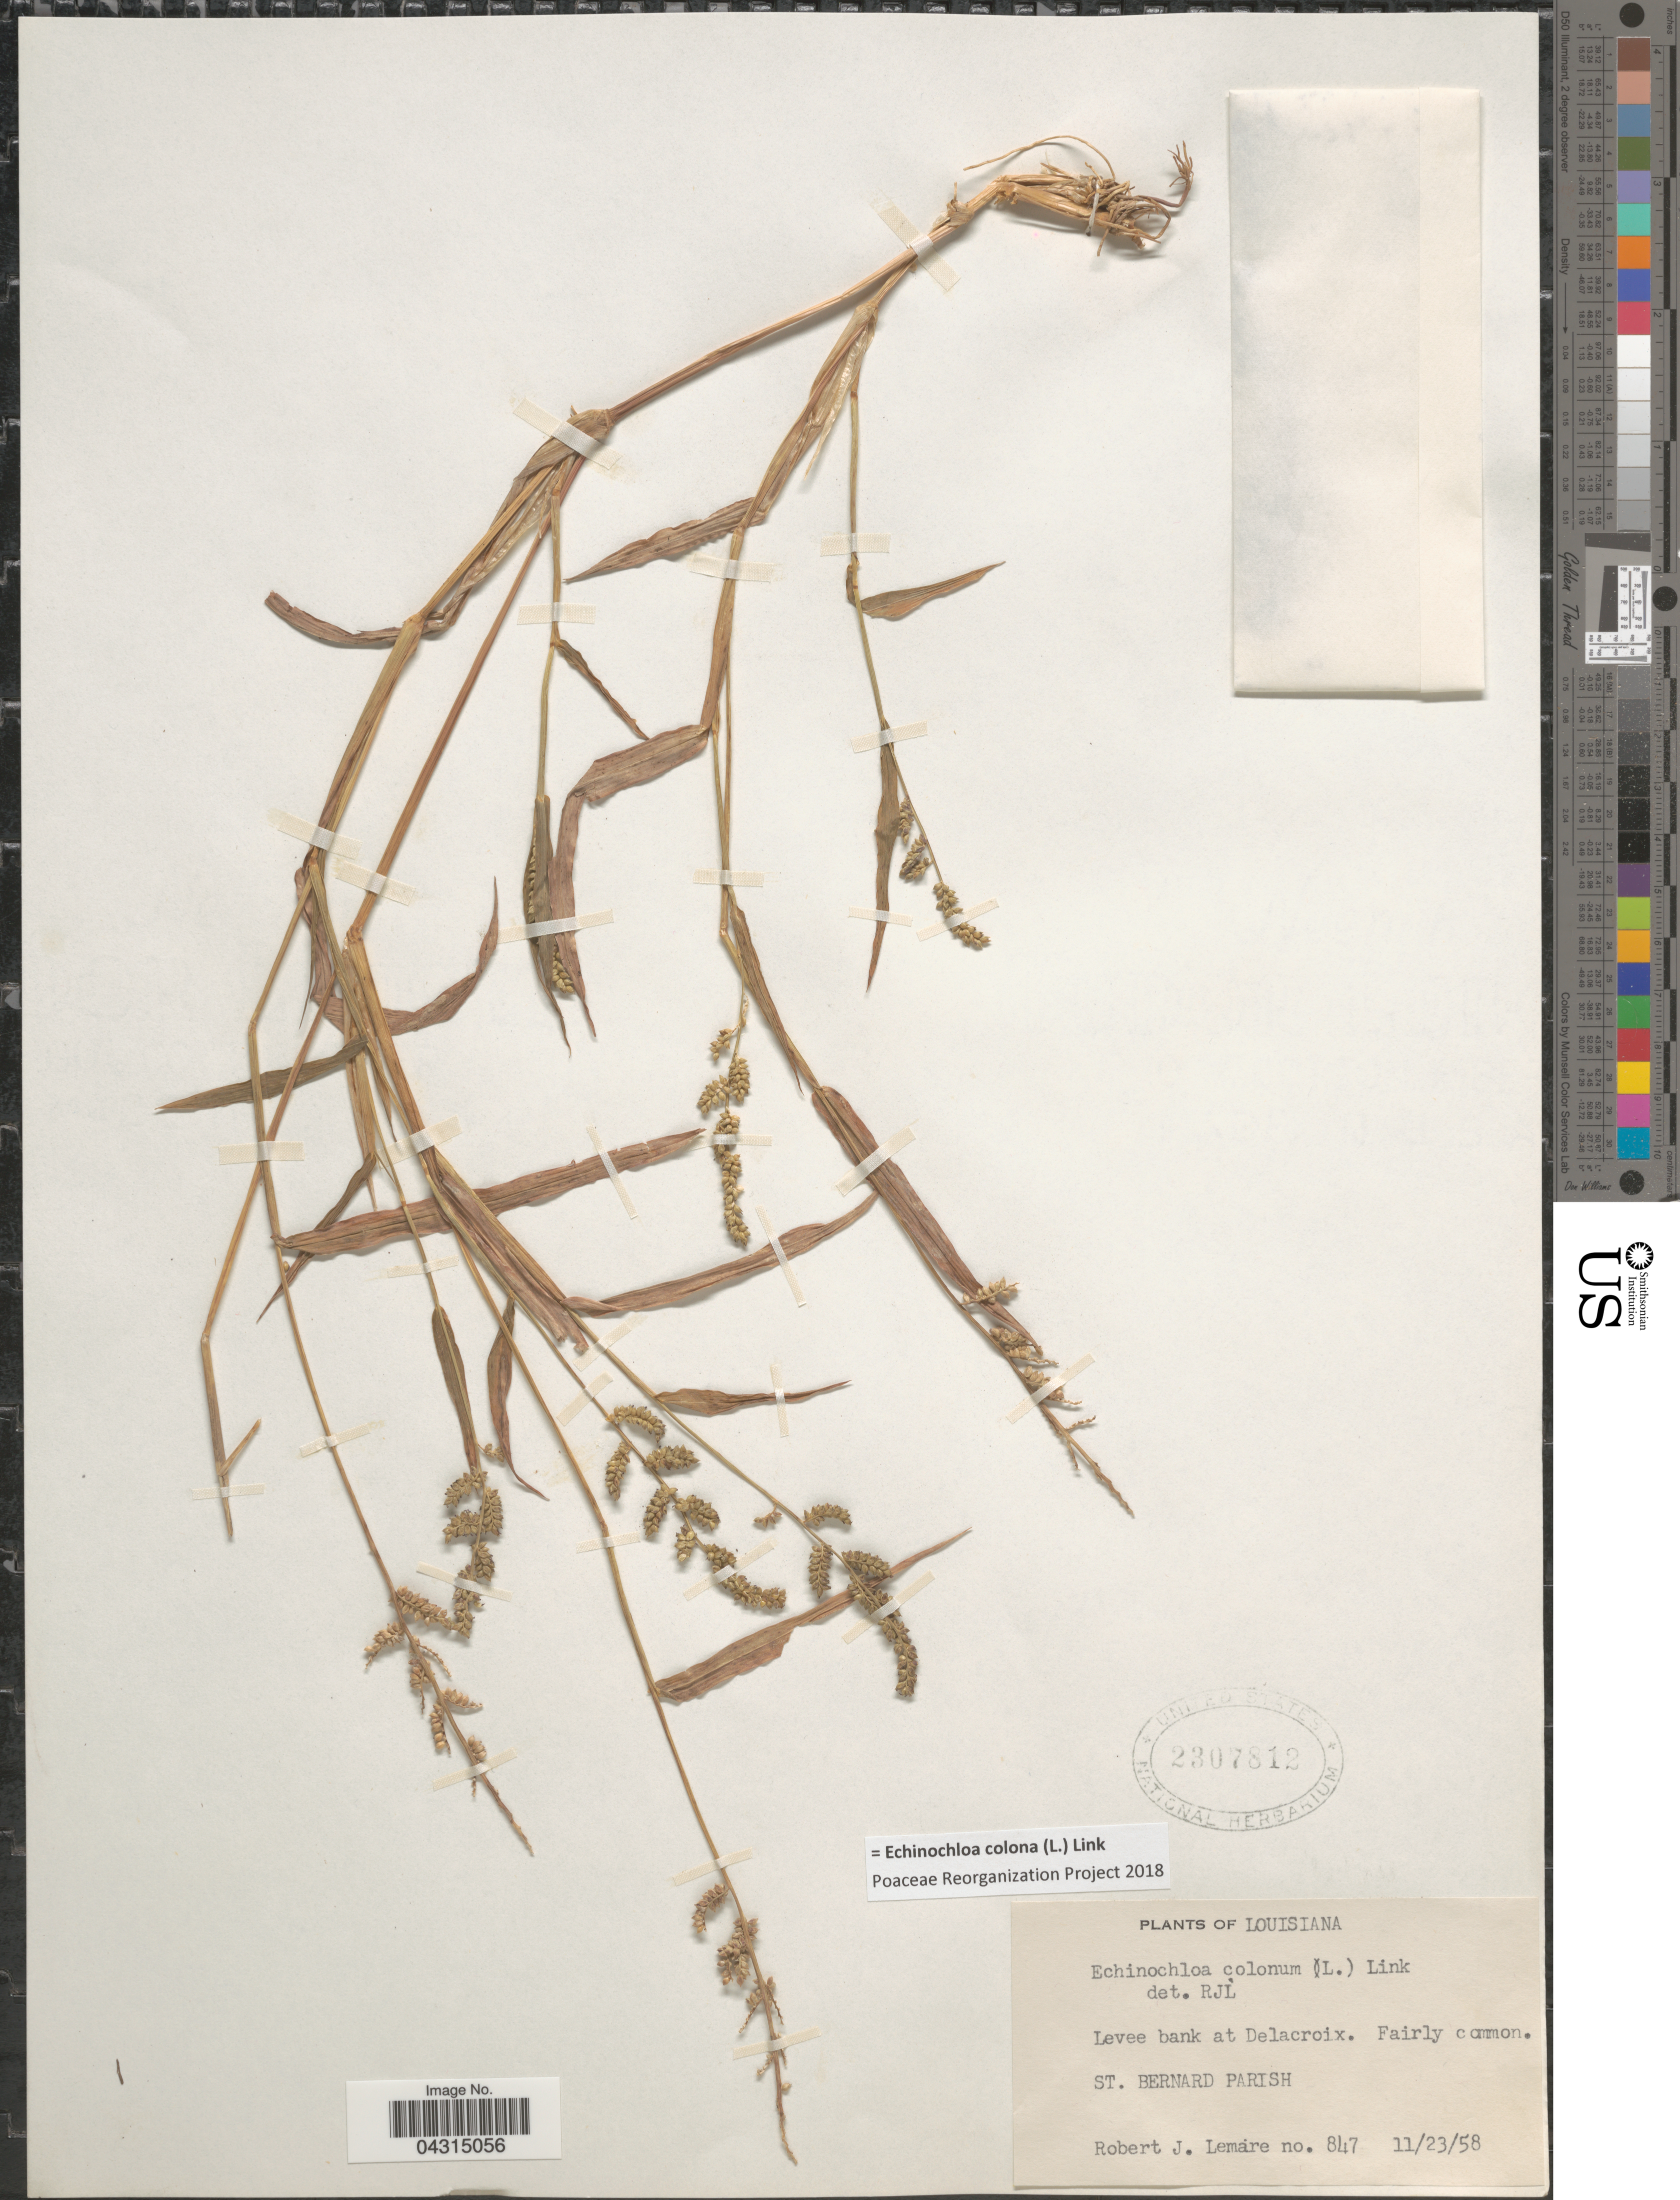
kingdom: Plantae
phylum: Tracheophyta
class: Liliopsida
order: Poales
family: Poaceae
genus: Echinochloa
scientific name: Echinochloa colona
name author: (L.) Link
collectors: R. J. Lemaire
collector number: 847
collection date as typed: Transcribed d/m/y: 23/11/58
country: United States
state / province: Louisiana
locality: Levee bank at Delacroix. St. Bernard Parish.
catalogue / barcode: US 2307812